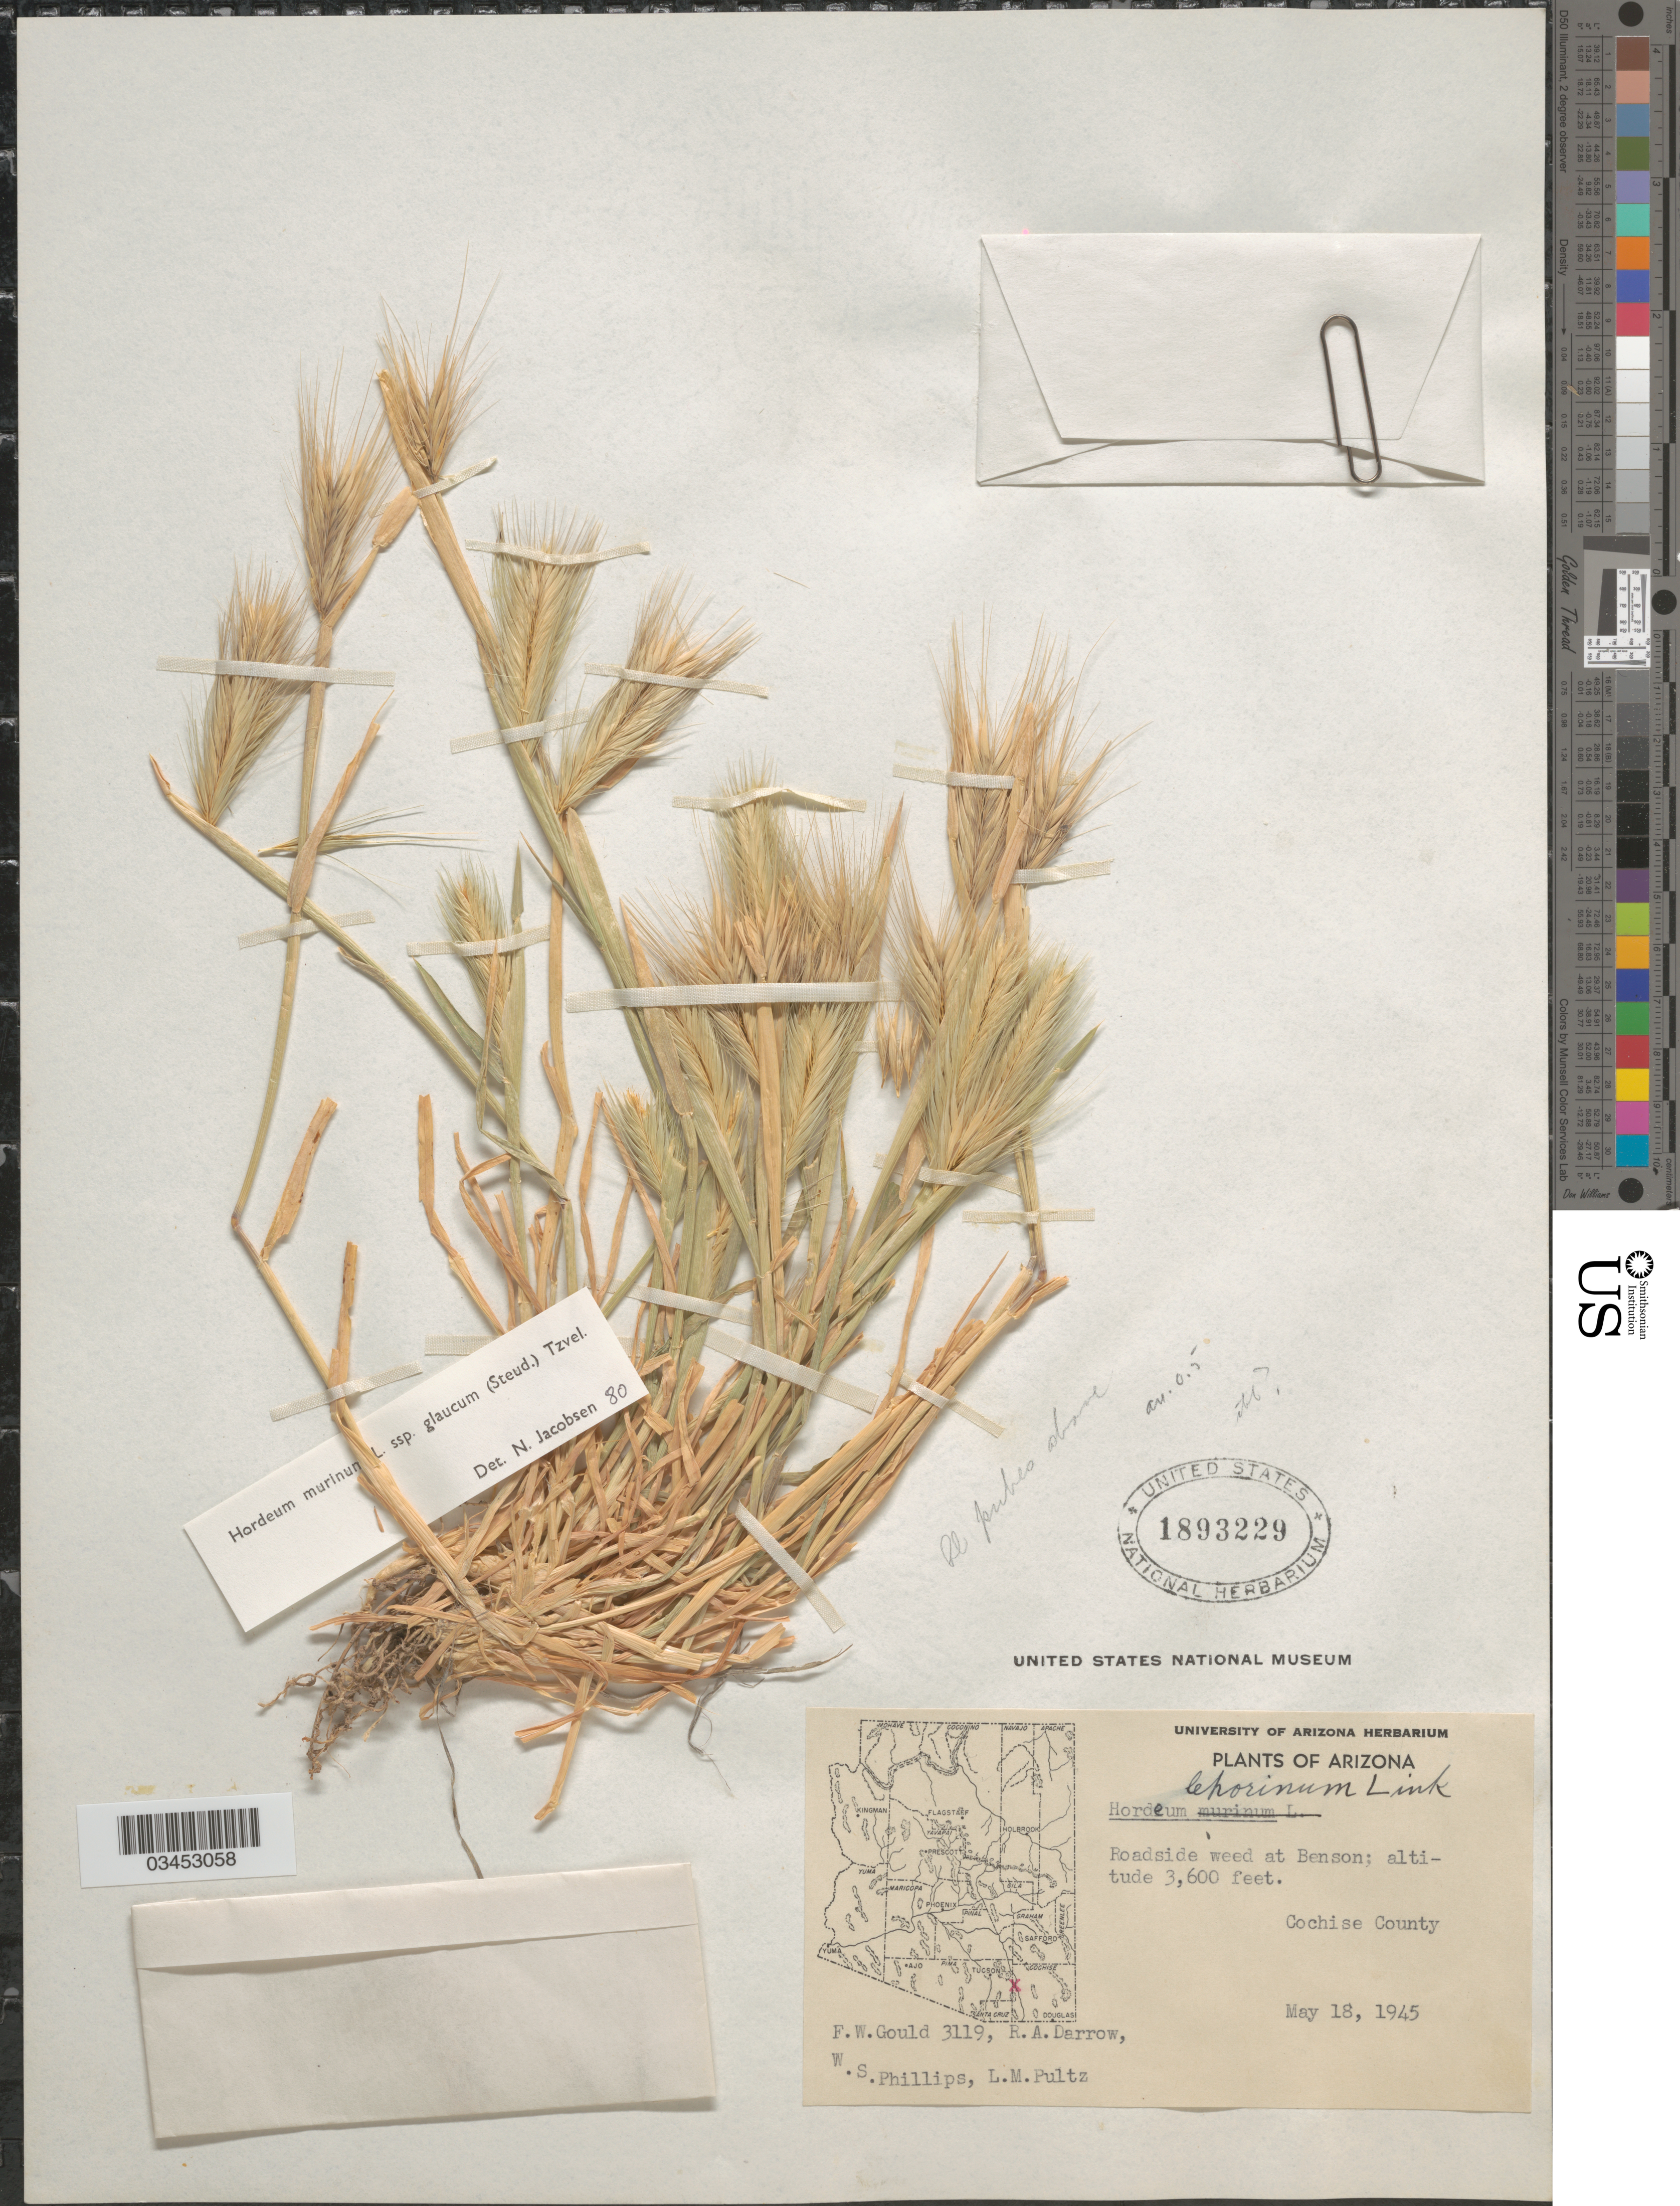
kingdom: Plantae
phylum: Tracheophyta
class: Liliopsida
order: Poales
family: Poaceae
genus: Hordeum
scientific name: Hordeum murinum subsp. leporinum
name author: (Link) Arcang.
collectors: F. W. Gould, R. A. Darrow, W. S. Phillips & L. Pultz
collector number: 3119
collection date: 1945-05-18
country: United States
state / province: Arizona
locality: Roadside weed at Benson. Cochise County.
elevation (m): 1097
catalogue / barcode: US 1893229